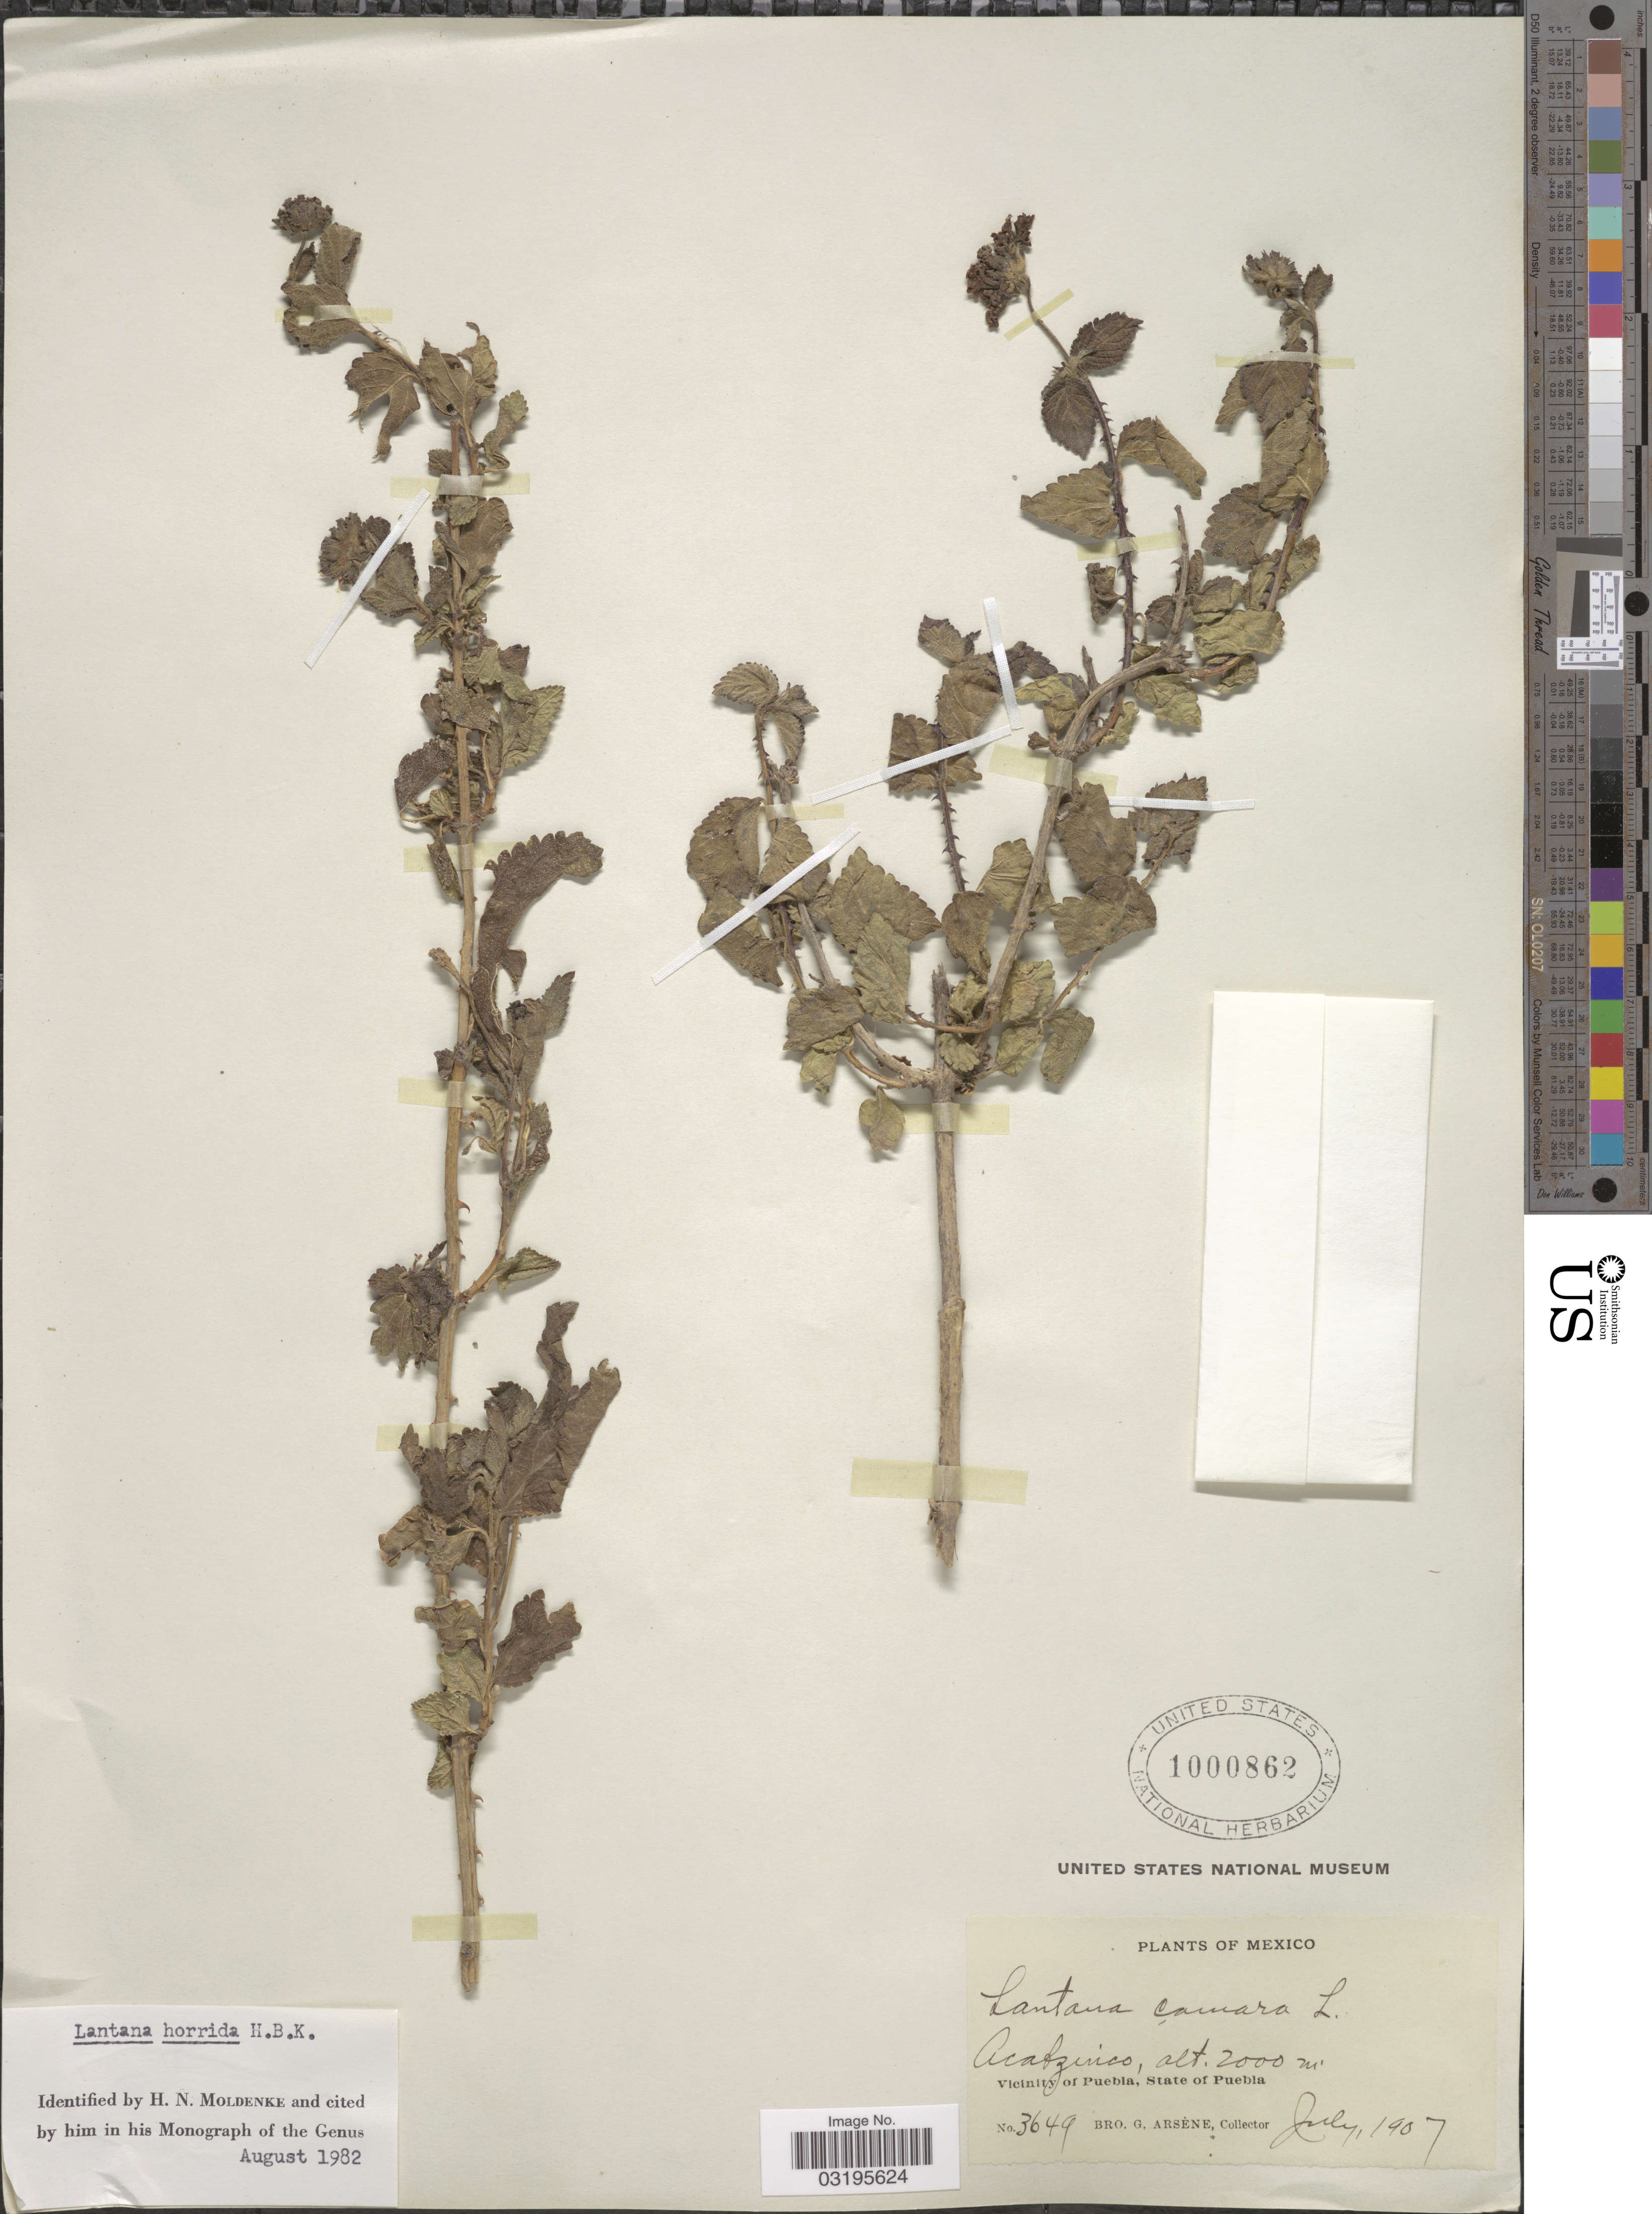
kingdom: Plantae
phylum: Tracheophyta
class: Magnoliopsida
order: Lamiales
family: Verbenaceae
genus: Lantana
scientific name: Lantana horrida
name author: Kunth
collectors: Bro. G. Arsène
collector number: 3649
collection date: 1907-07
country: Mexico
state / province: Puebla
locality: Acatzinco, Vicinity of Puebla.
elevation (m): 2000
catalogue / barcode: US 1000862